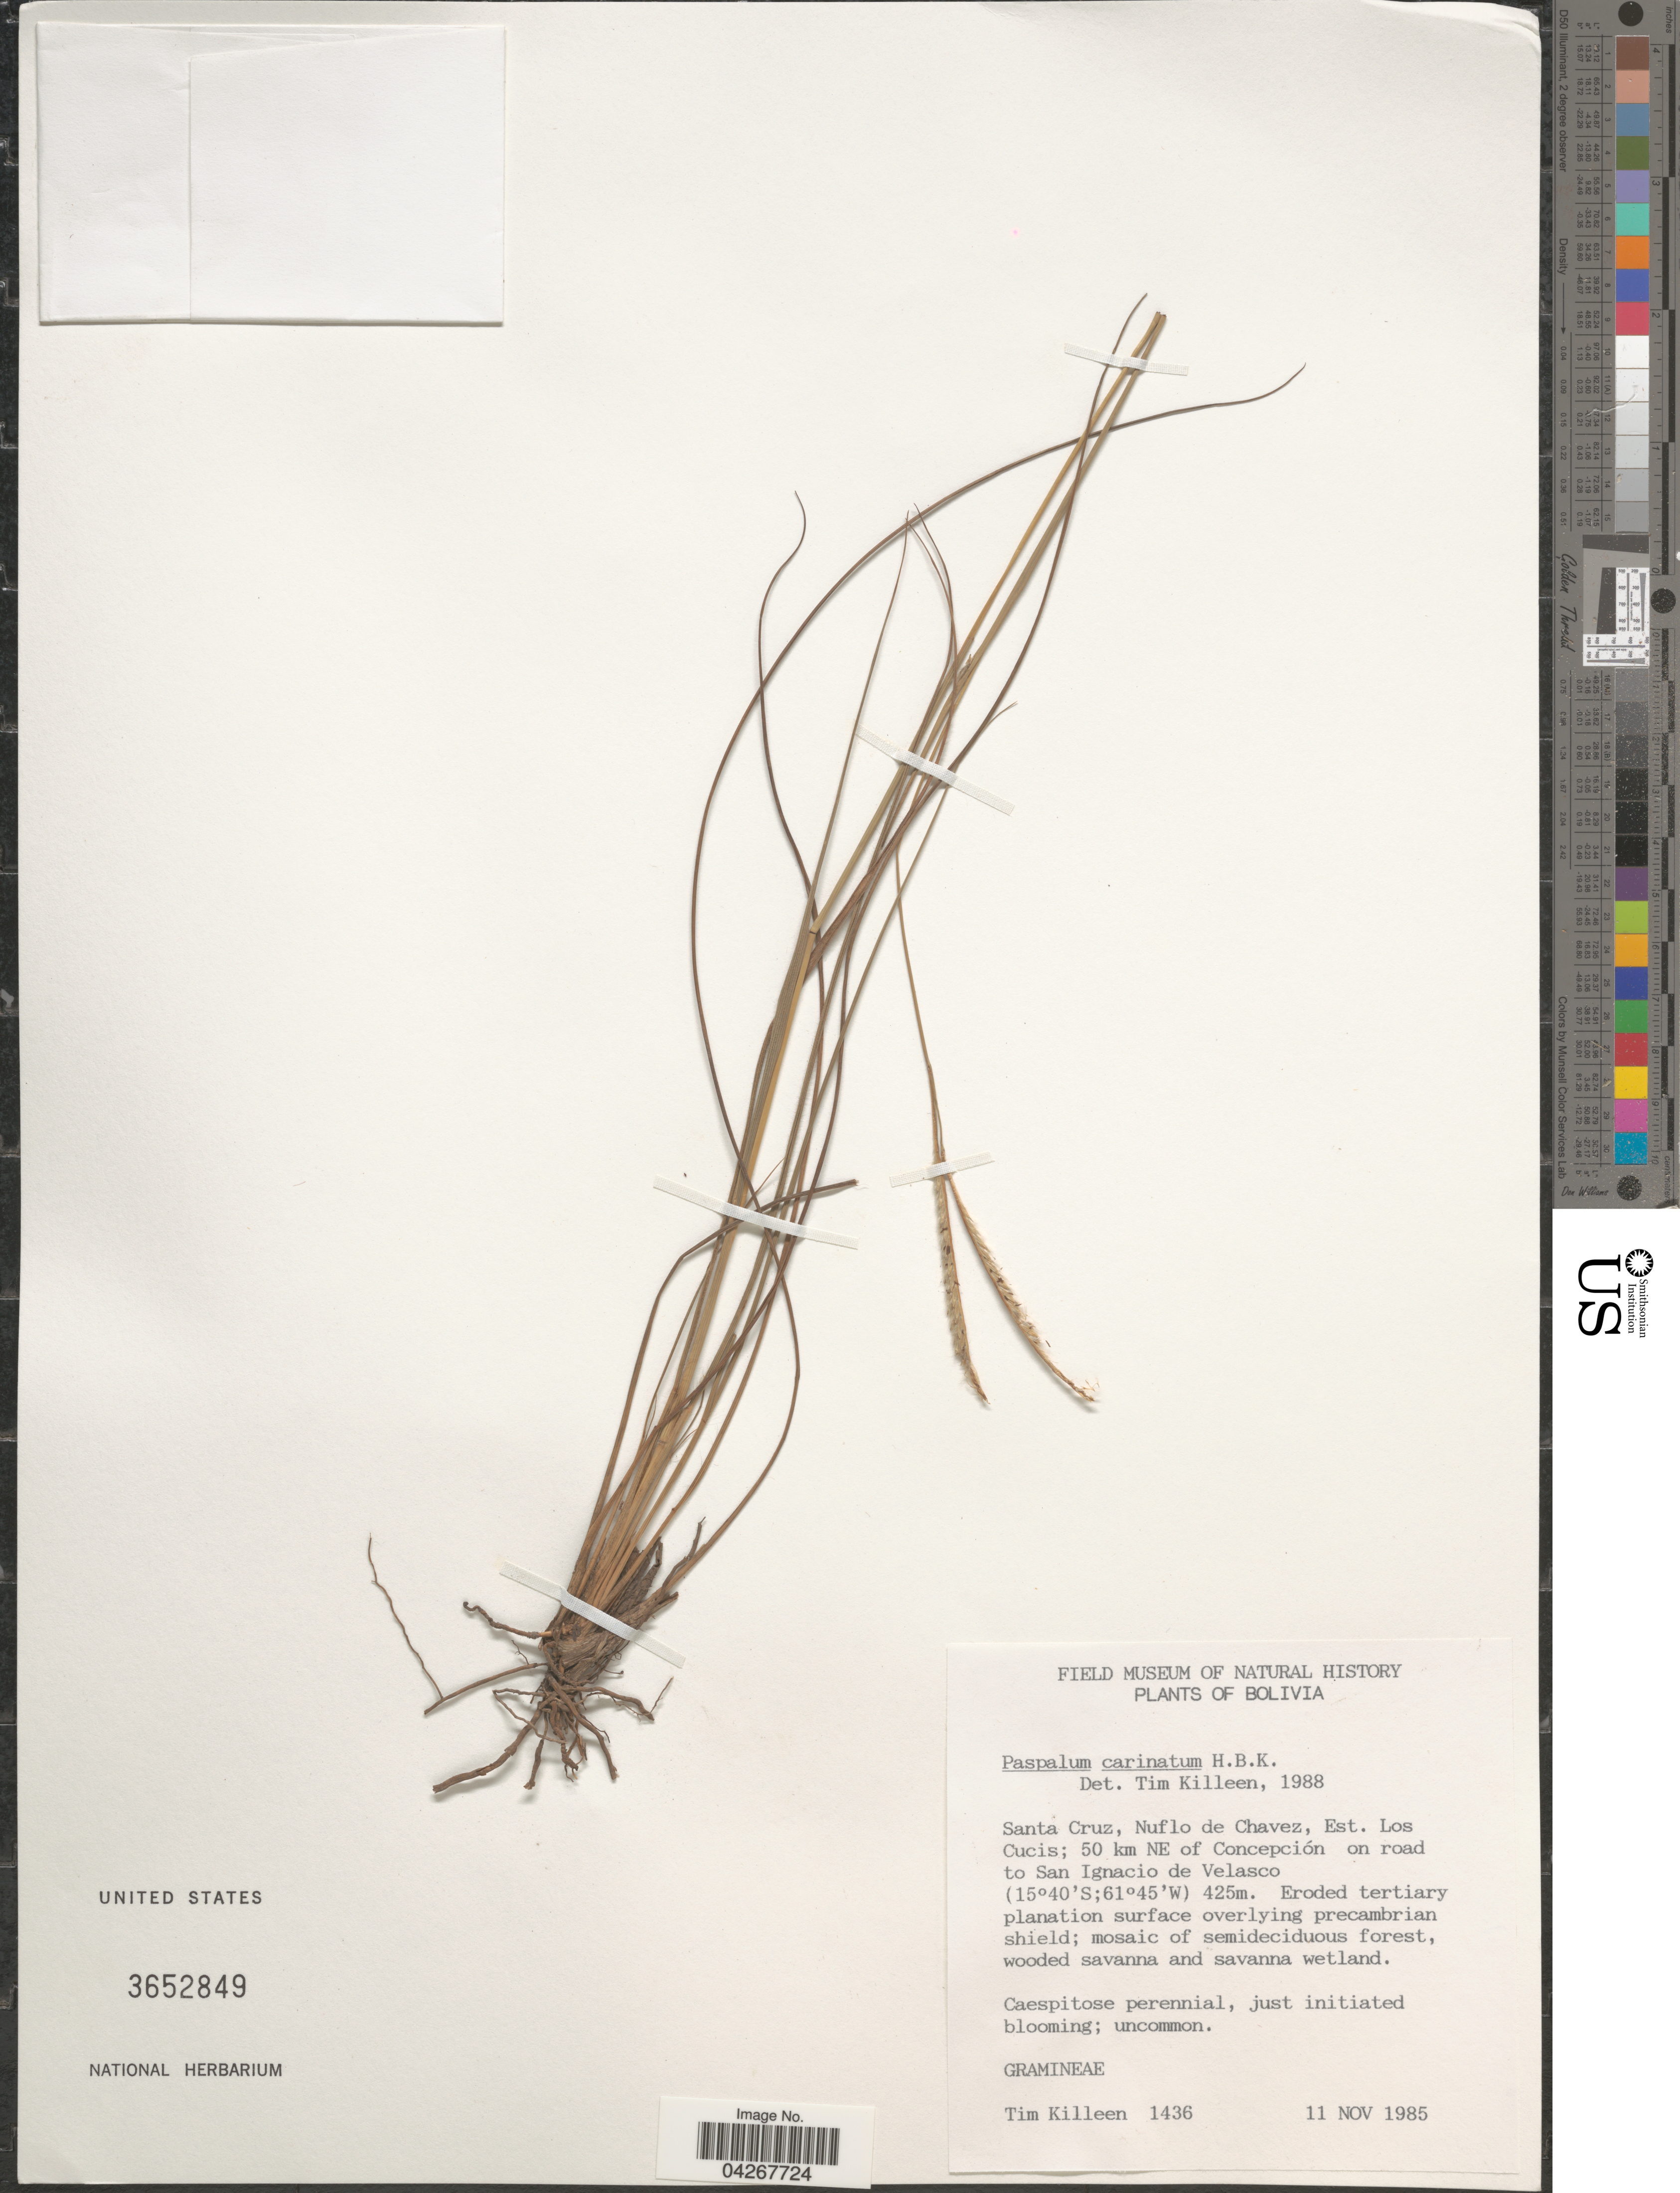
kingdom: Plantae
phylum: Tracheophyta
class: Liliopsida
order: Poales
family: Poaceae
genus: Paspalum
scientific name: Paspalum carinatum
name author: Humb. & Bonpl. ex Flüggé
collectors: T. J. Killeen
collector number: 1436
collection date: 1985-11-11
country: Bolivia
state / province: Santa Cruz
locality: Santa Cruz, Nuflo de Chavez, Est. Los Cucis; 50 km NE of Concepción on road to San Ignacio de Velasco.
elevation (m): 425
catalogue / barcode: US 3652849